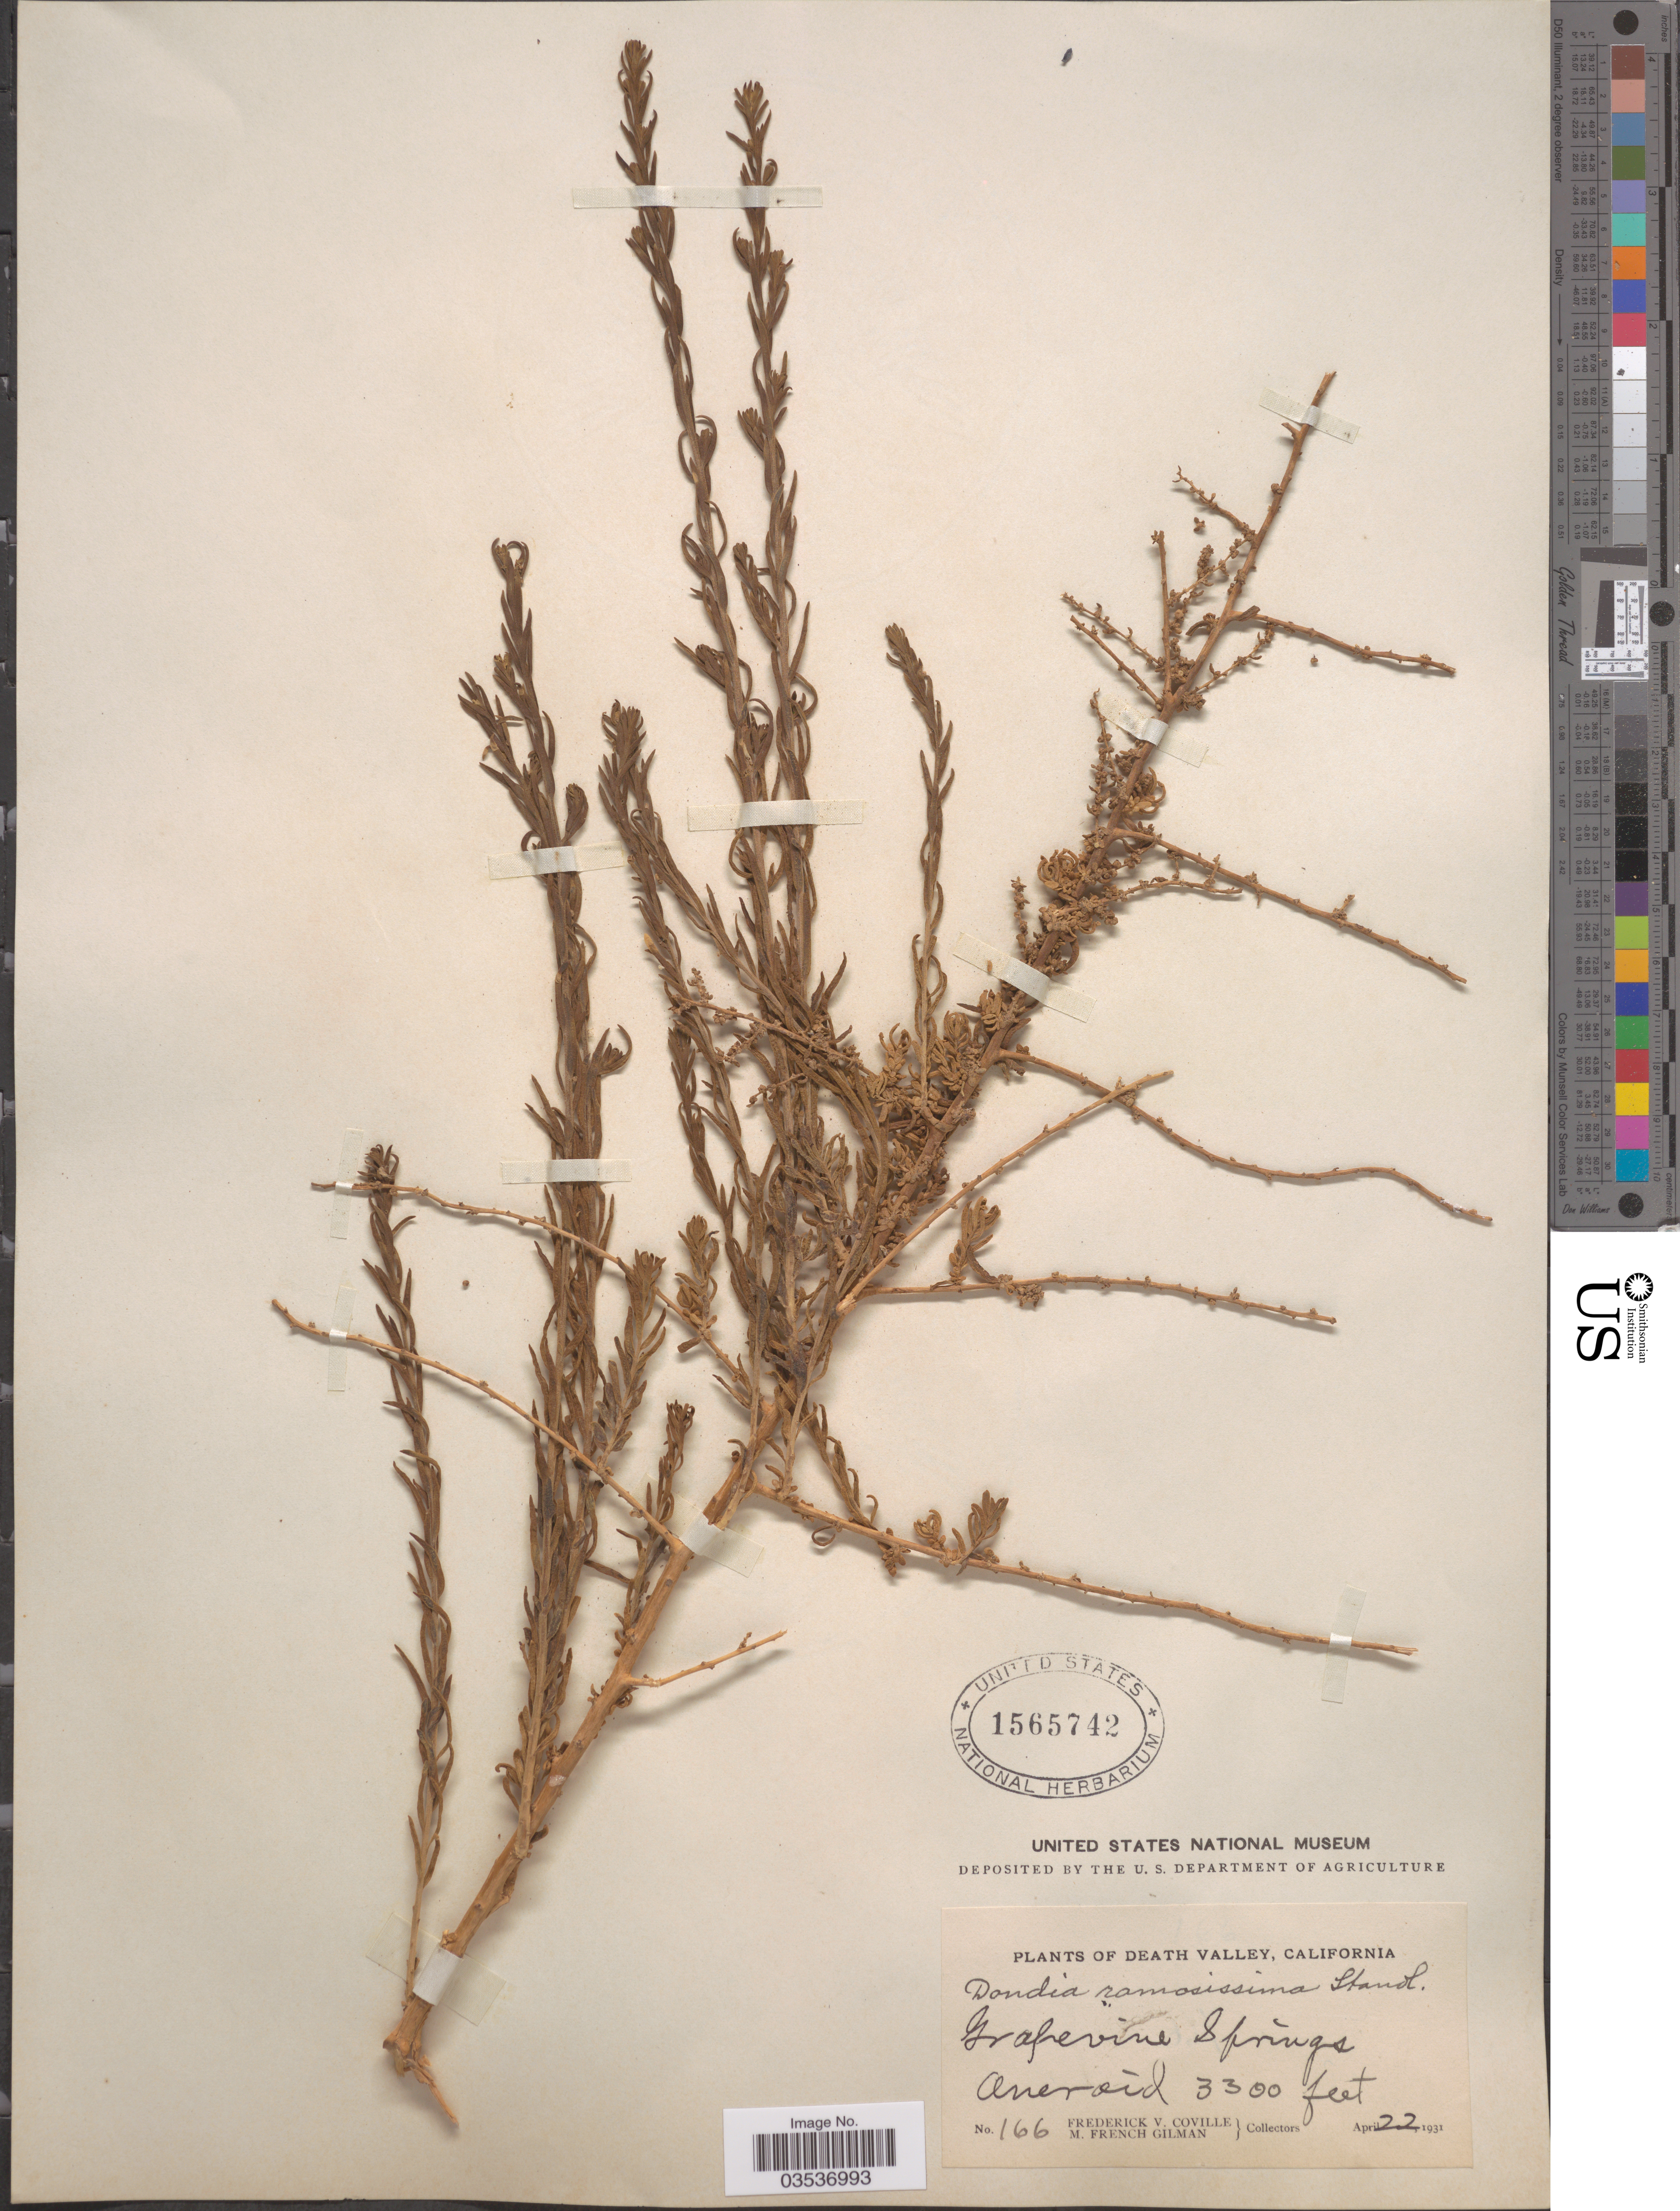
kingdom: Plantae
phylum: Tracheophyta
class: Magnoliopsida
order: Caryophyllales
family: Amaranthaceae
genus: Suaeda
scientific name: Suaeda ramosissima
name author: (Standl.) I.M. Johnst.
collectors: F. V. Coville & M. F. Gilman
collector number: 166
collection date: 1931-04-22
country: United States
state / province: California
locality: Death Valley. Grapevine Springs.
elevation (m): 1006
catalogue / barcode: US 1565742